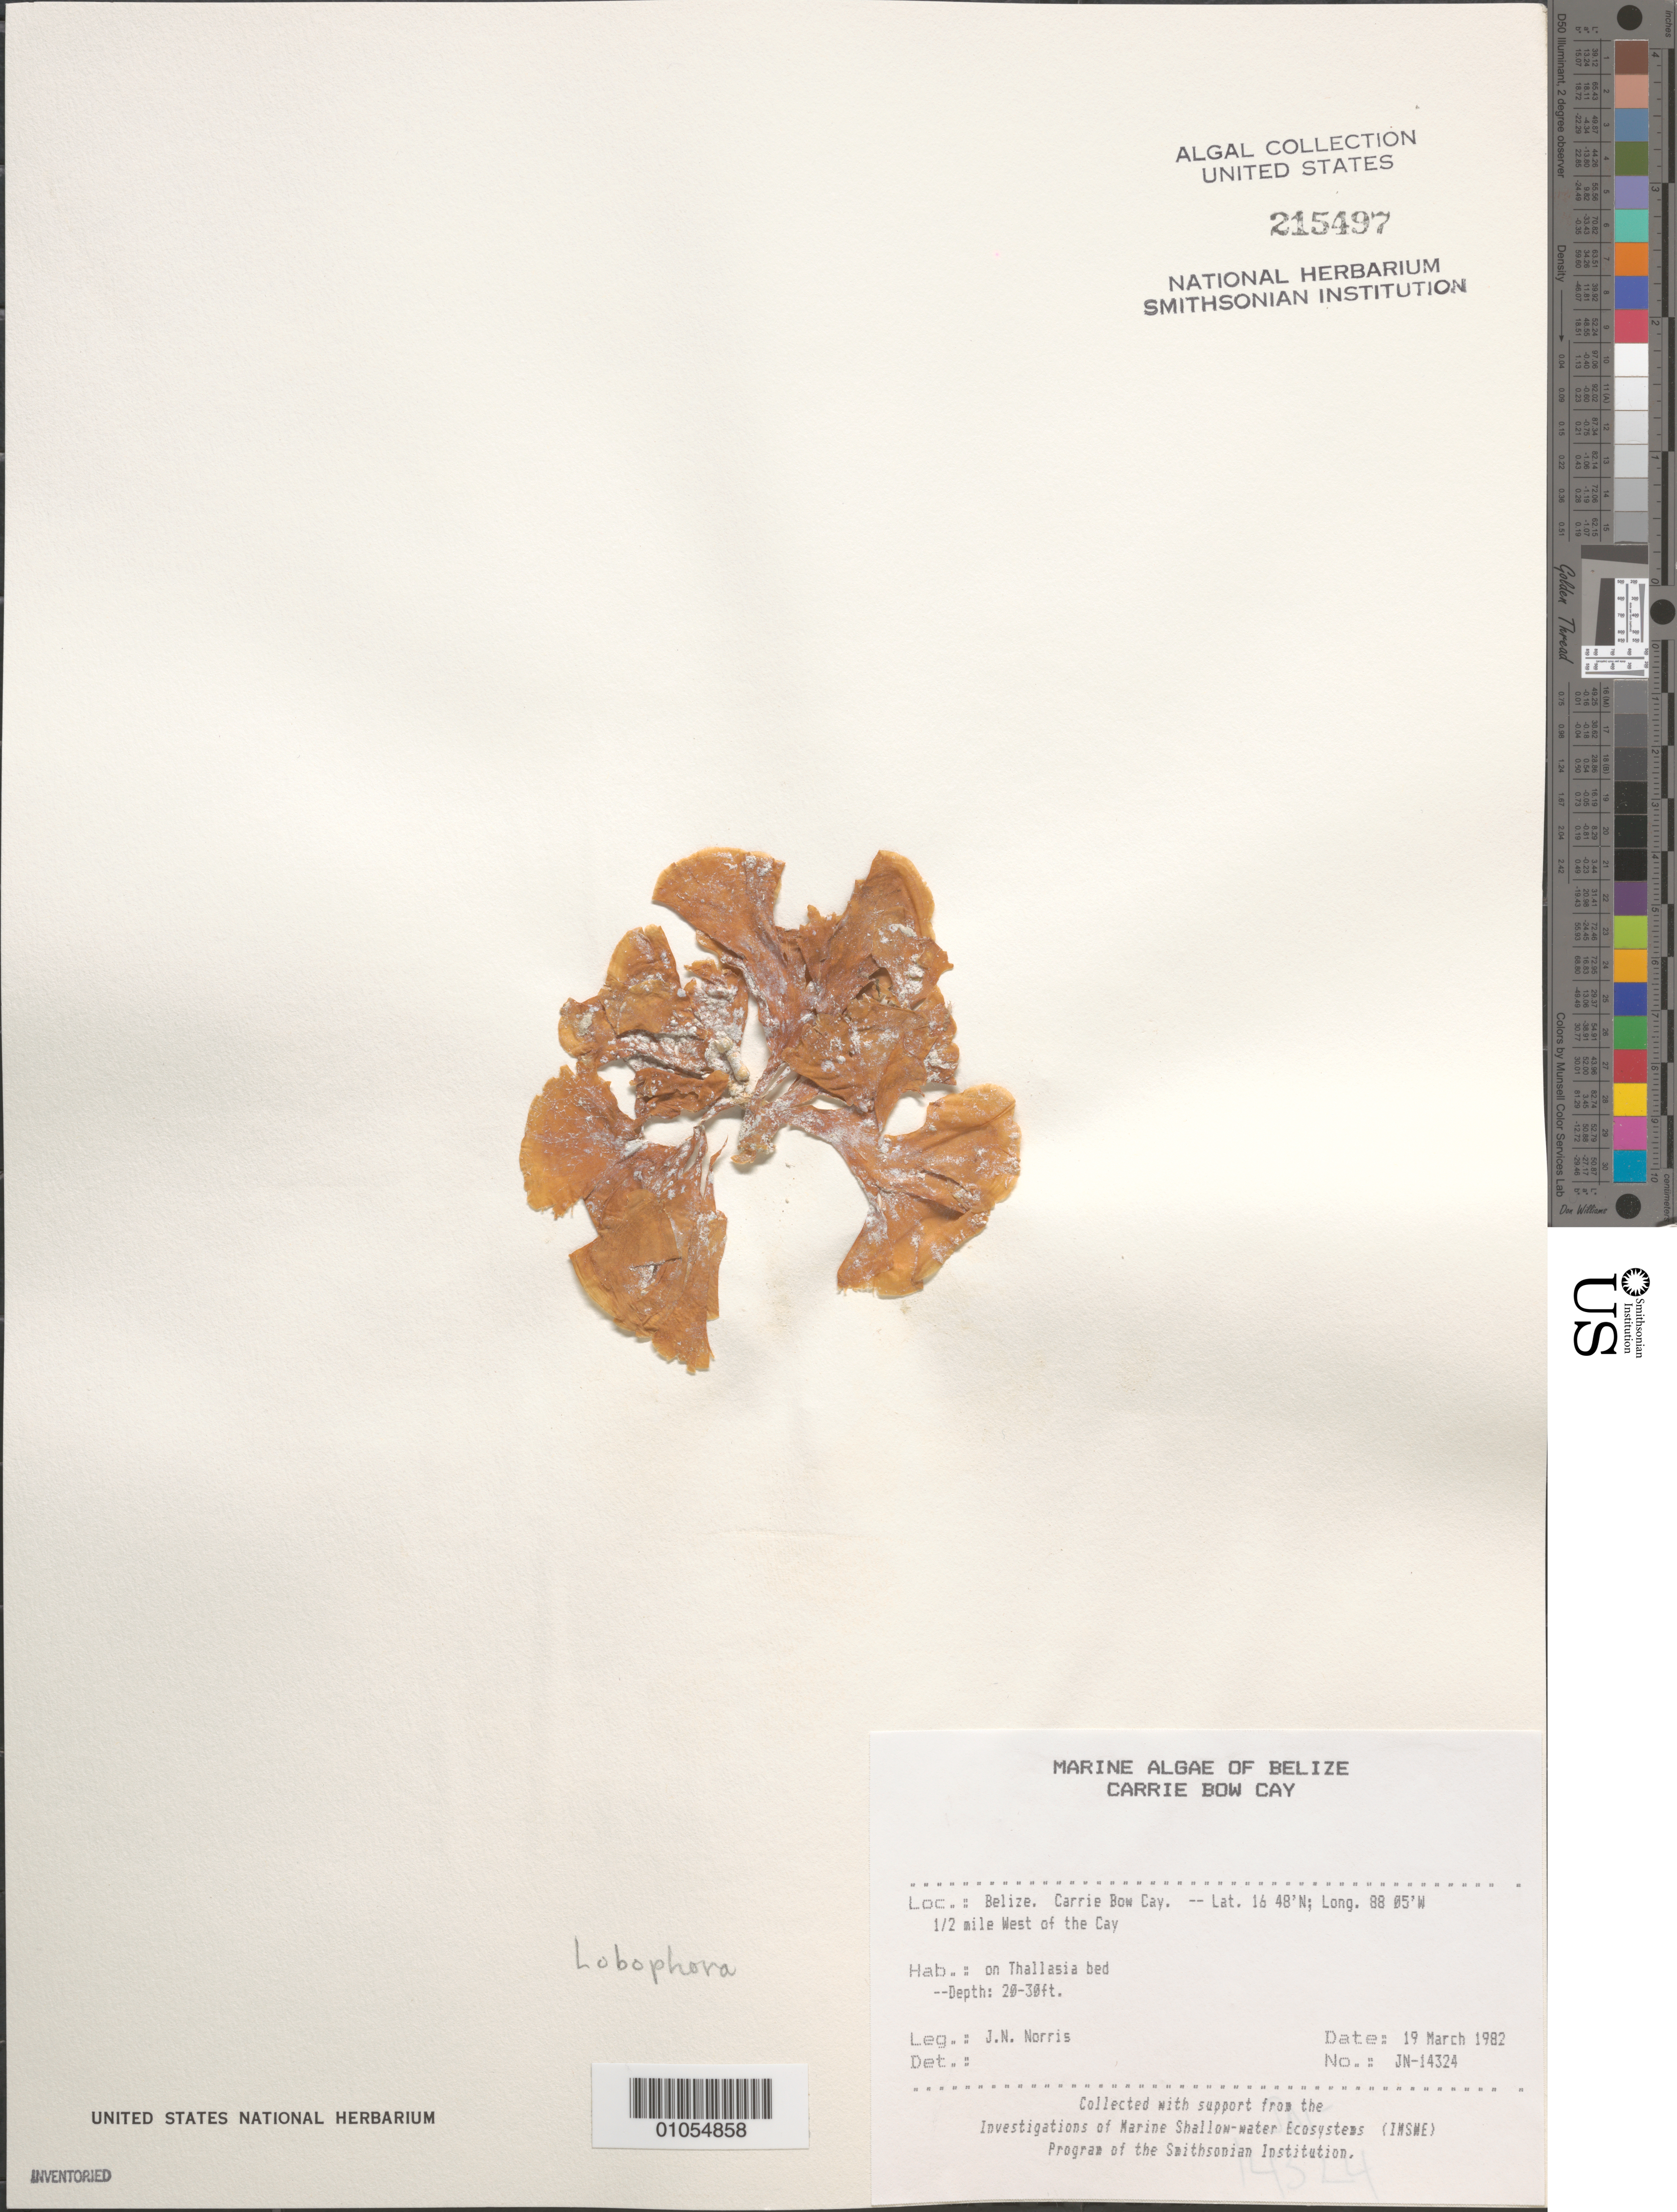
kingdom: Chromista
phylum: Ochrophyta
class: Phaeophyceae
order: Dictyotales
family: Dictyotaceae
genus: Lobophora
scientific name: Lobophora sp.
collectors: J. N. Norris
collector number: JN-14324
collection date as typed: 19 Mar 1982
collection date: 1982-03-19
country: Belize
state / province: Stann Creek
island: Carrie Bow Cay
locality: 1/2 mile west of Carrie Bow Cay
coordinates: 16 48'N, 88 05'W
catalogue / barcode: US 215497